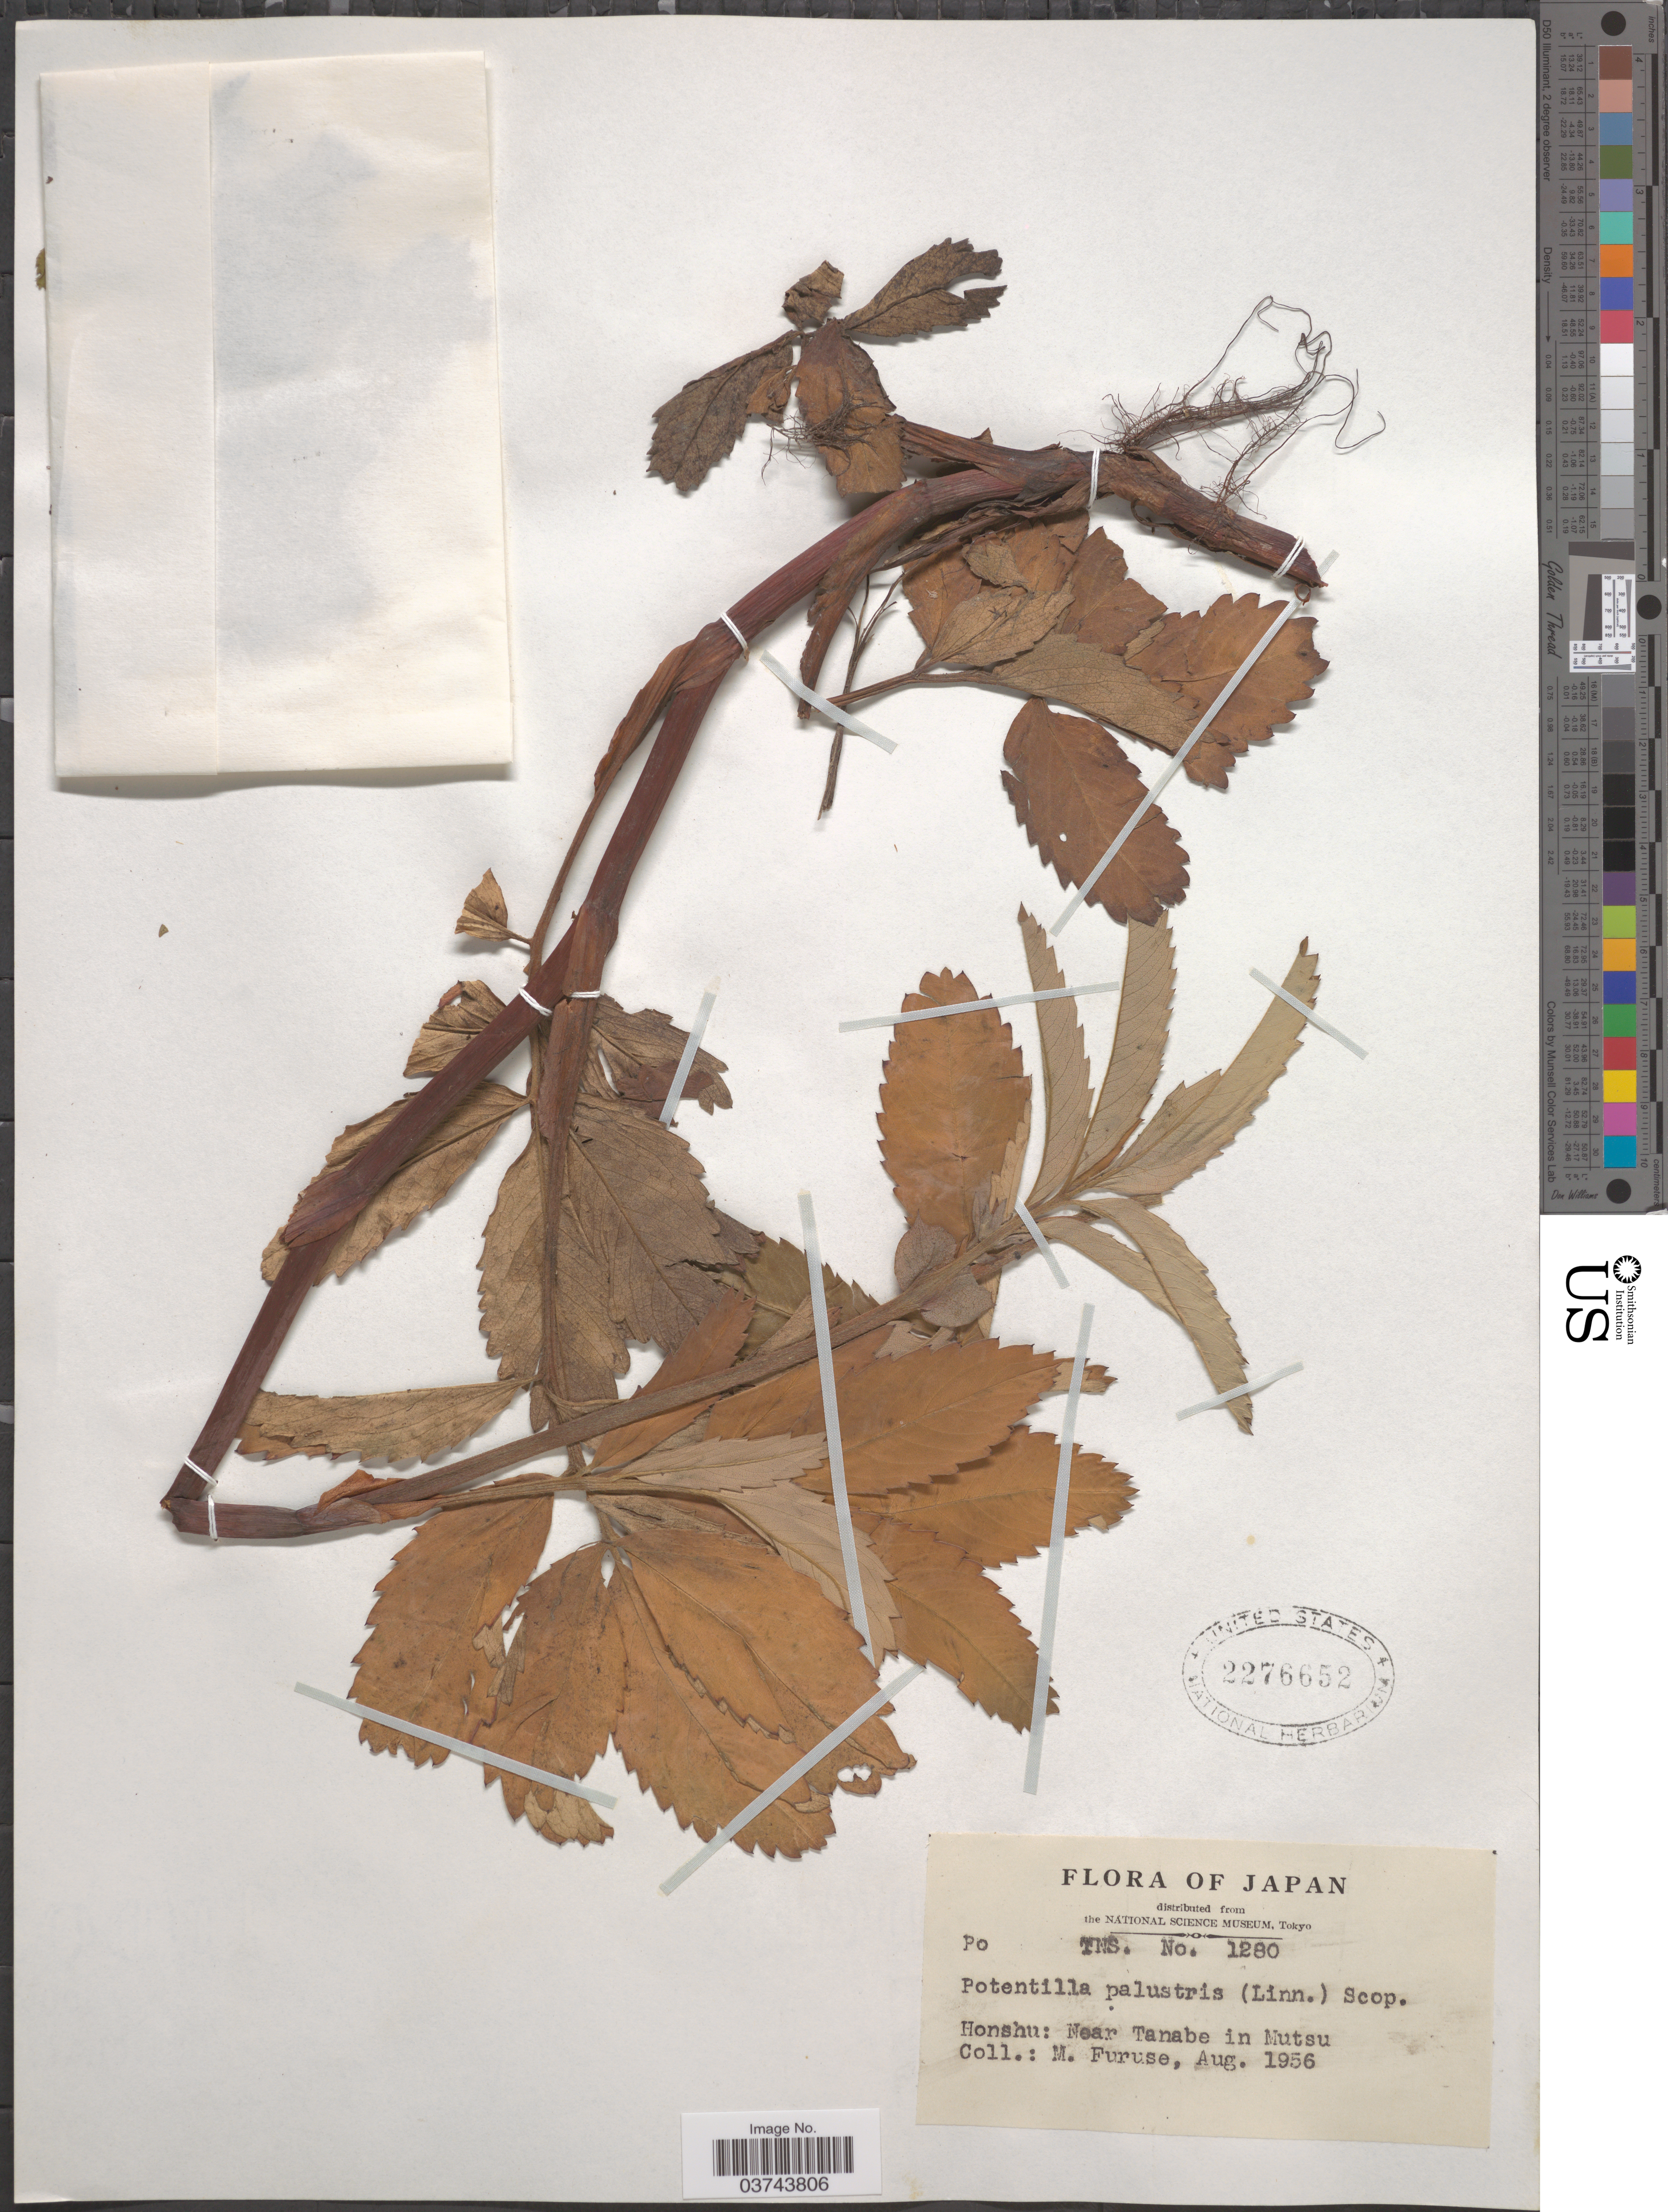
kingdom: Plantae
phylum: Tracheophyta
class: Magnoliopsida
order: Rosales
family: Rosaceae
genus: Comarum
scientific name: Comarum palustre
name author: L.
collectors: M. Furuse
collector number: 1280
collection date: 1956-08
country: Japan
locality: Honshu: Near Tanabe in Mutsu.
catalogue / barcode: US 2276652